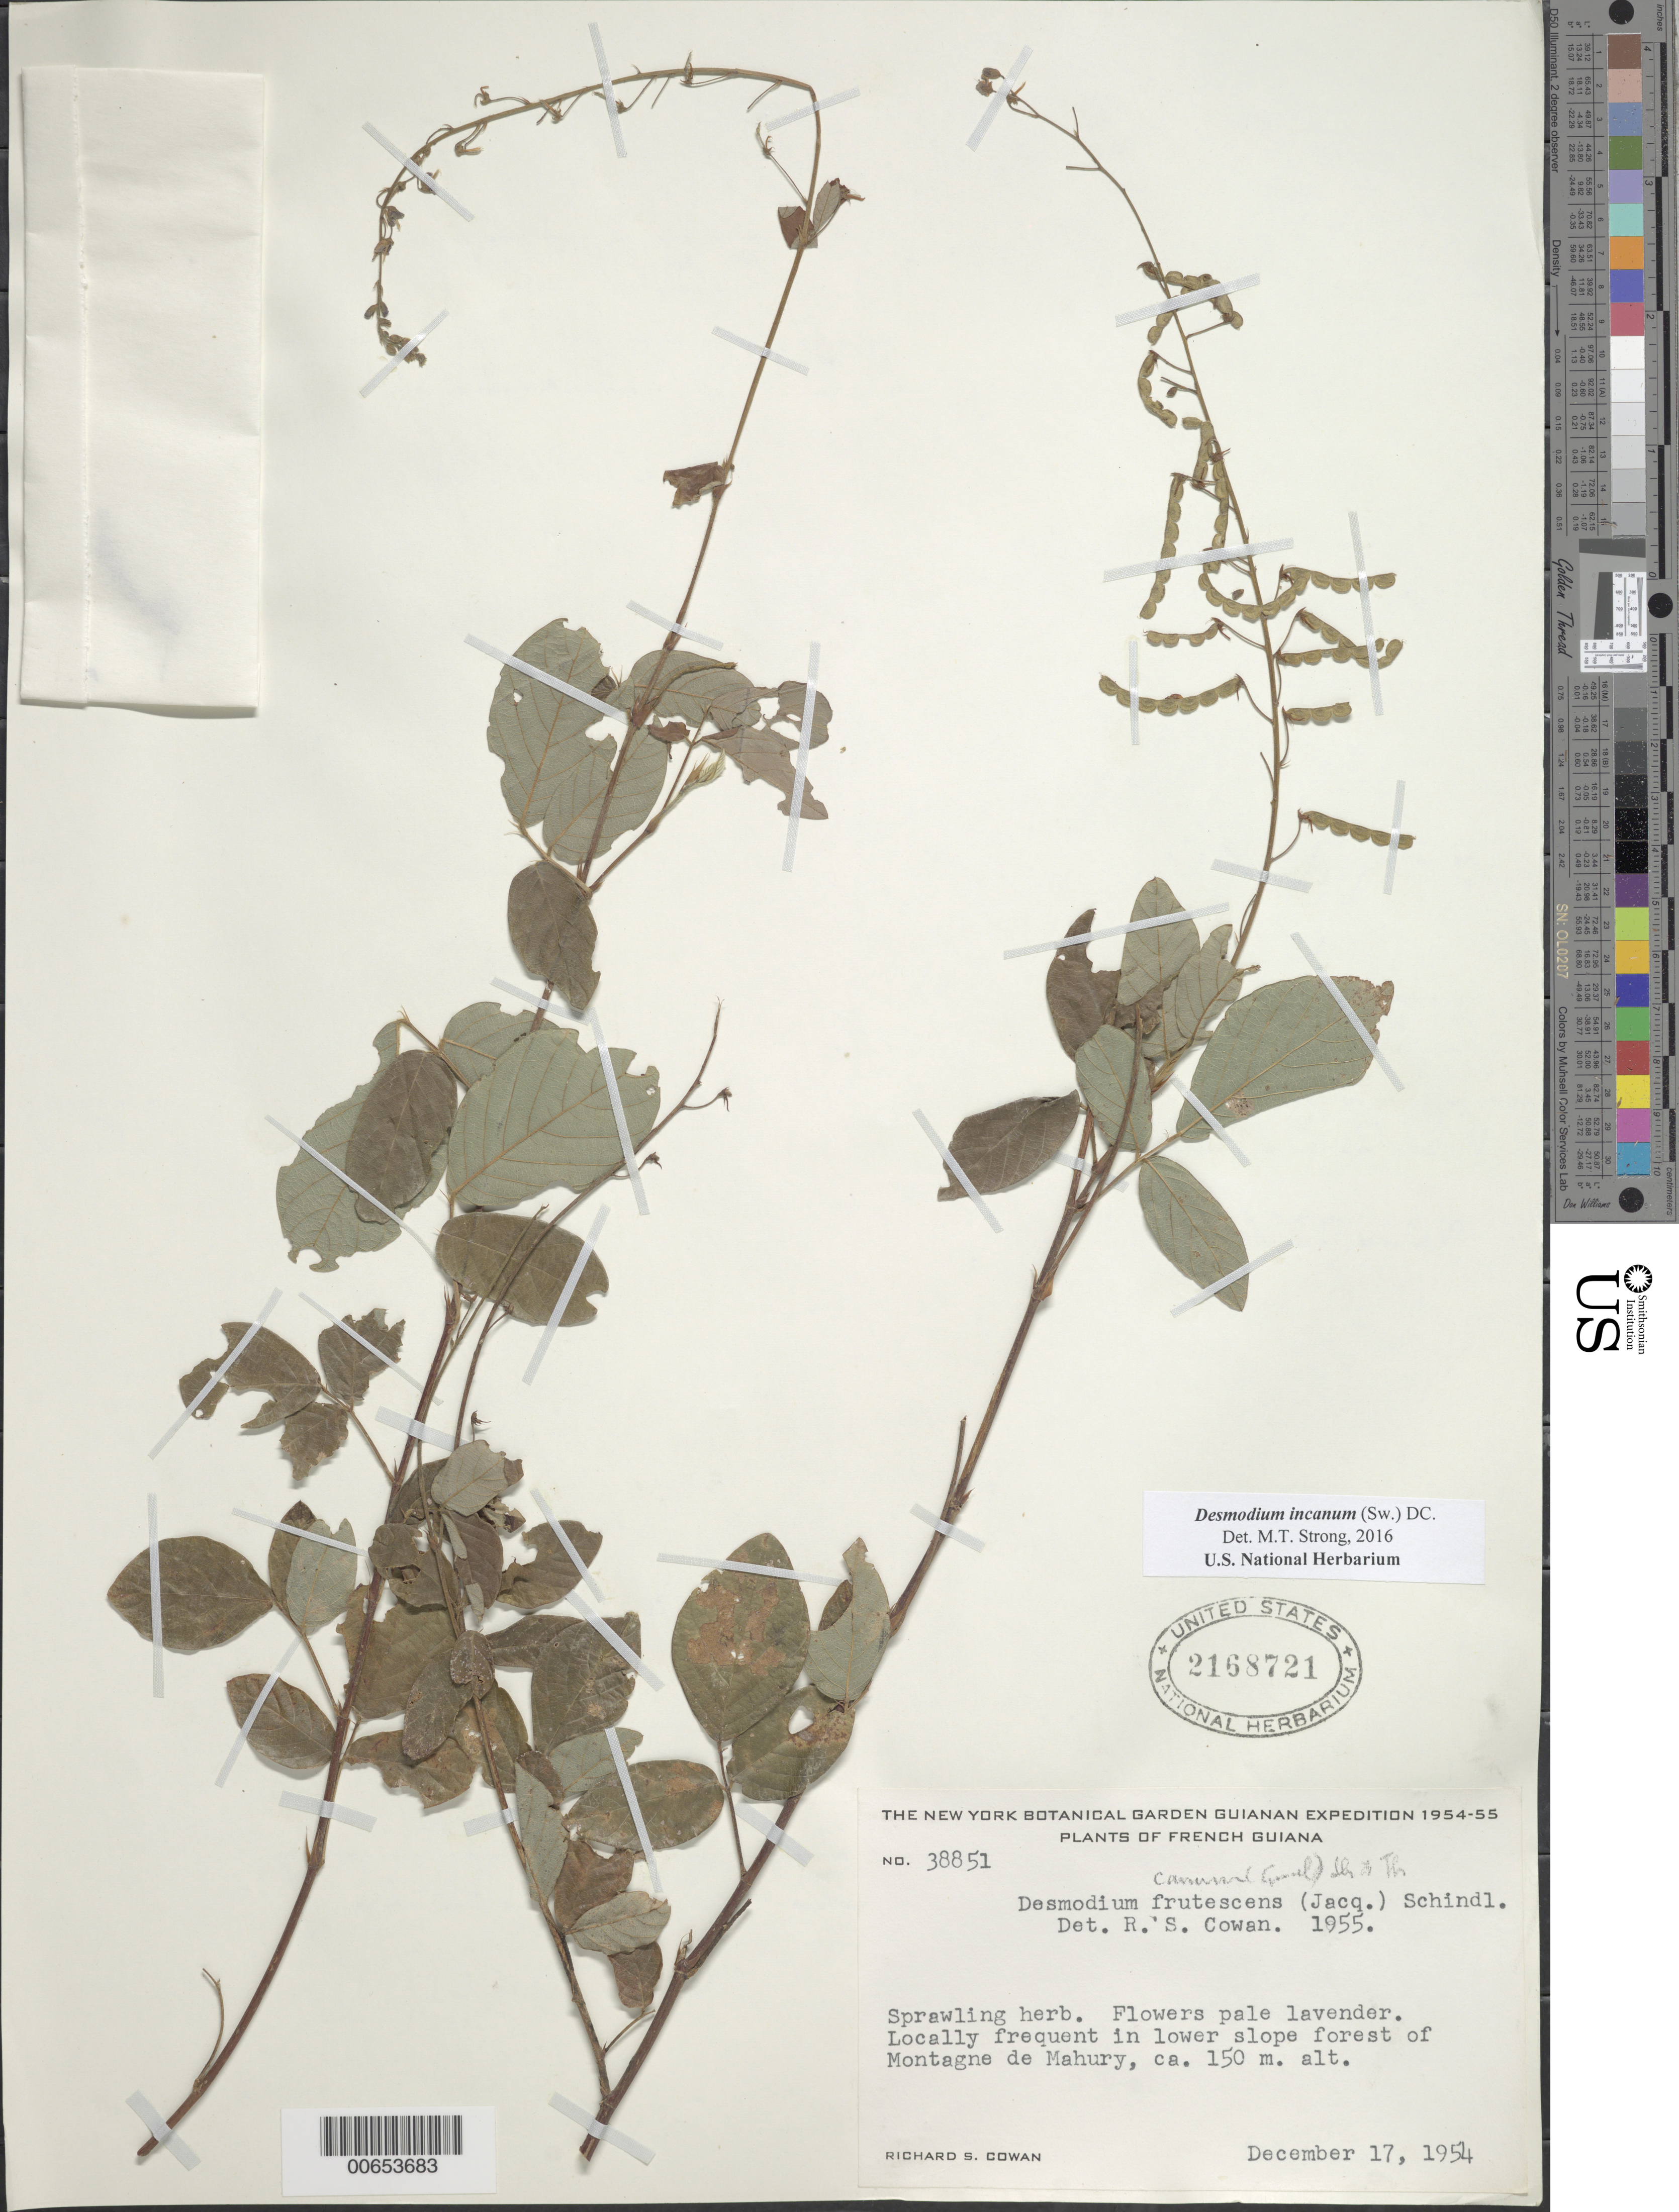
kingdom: Plantae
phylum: Tracheophyta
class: Magnoliopsida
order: Fabales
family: Fabaceae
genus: Desmodium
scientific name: Desmodium incanum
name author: (Sw.) DC.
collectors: R. S. Cowan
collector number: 38851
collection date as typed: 17-Dec-54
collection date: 1954-12-17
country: French Guiana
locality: Montagne de Mahury, Ile de Cayenne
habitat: Slope forest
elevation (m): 130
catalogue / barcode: US 2168721